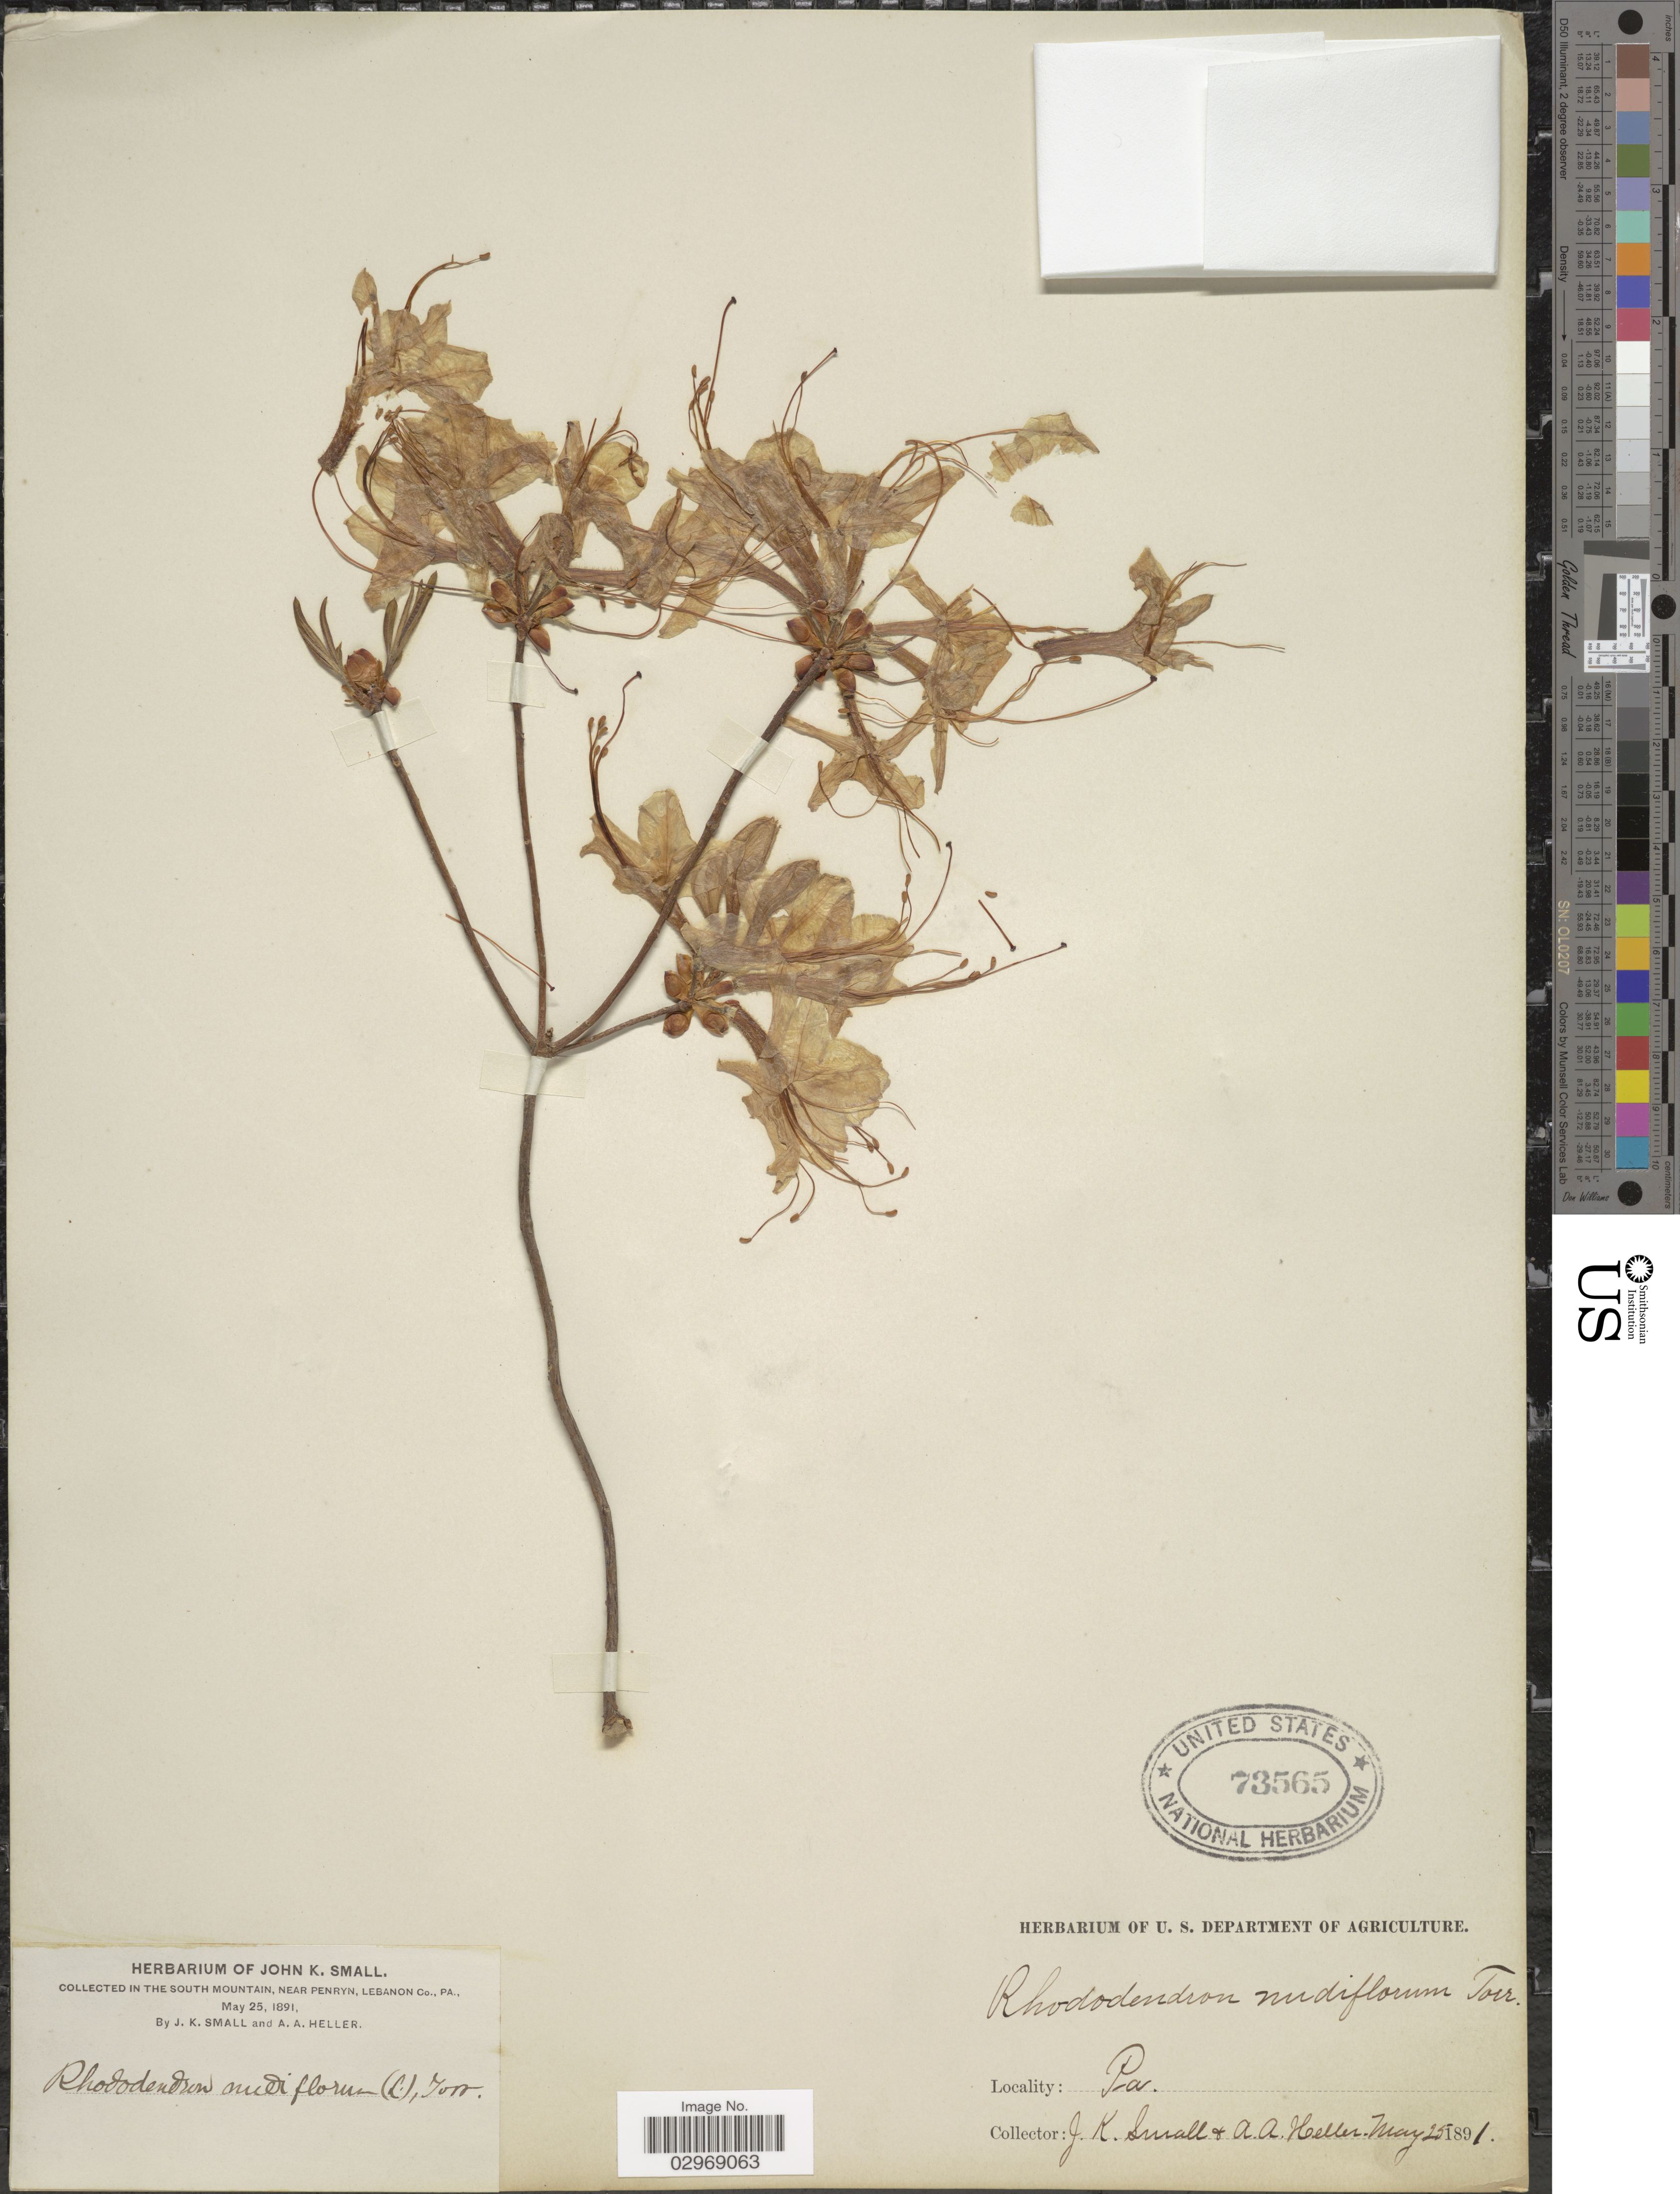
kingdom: Plantae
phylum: Tracheophyta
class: Magnoliopsida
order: Ericales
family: Ericaceae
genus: Rhododendron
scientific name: Rhododendron nudiflorum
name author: Torr.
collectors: J. K. Small & A. A. Heller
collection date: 1891-05-25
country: United States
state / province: Pennsylvania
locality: In the South Mountain, near Penryn, Lebanon Co., Pa.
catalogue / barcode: US 73565